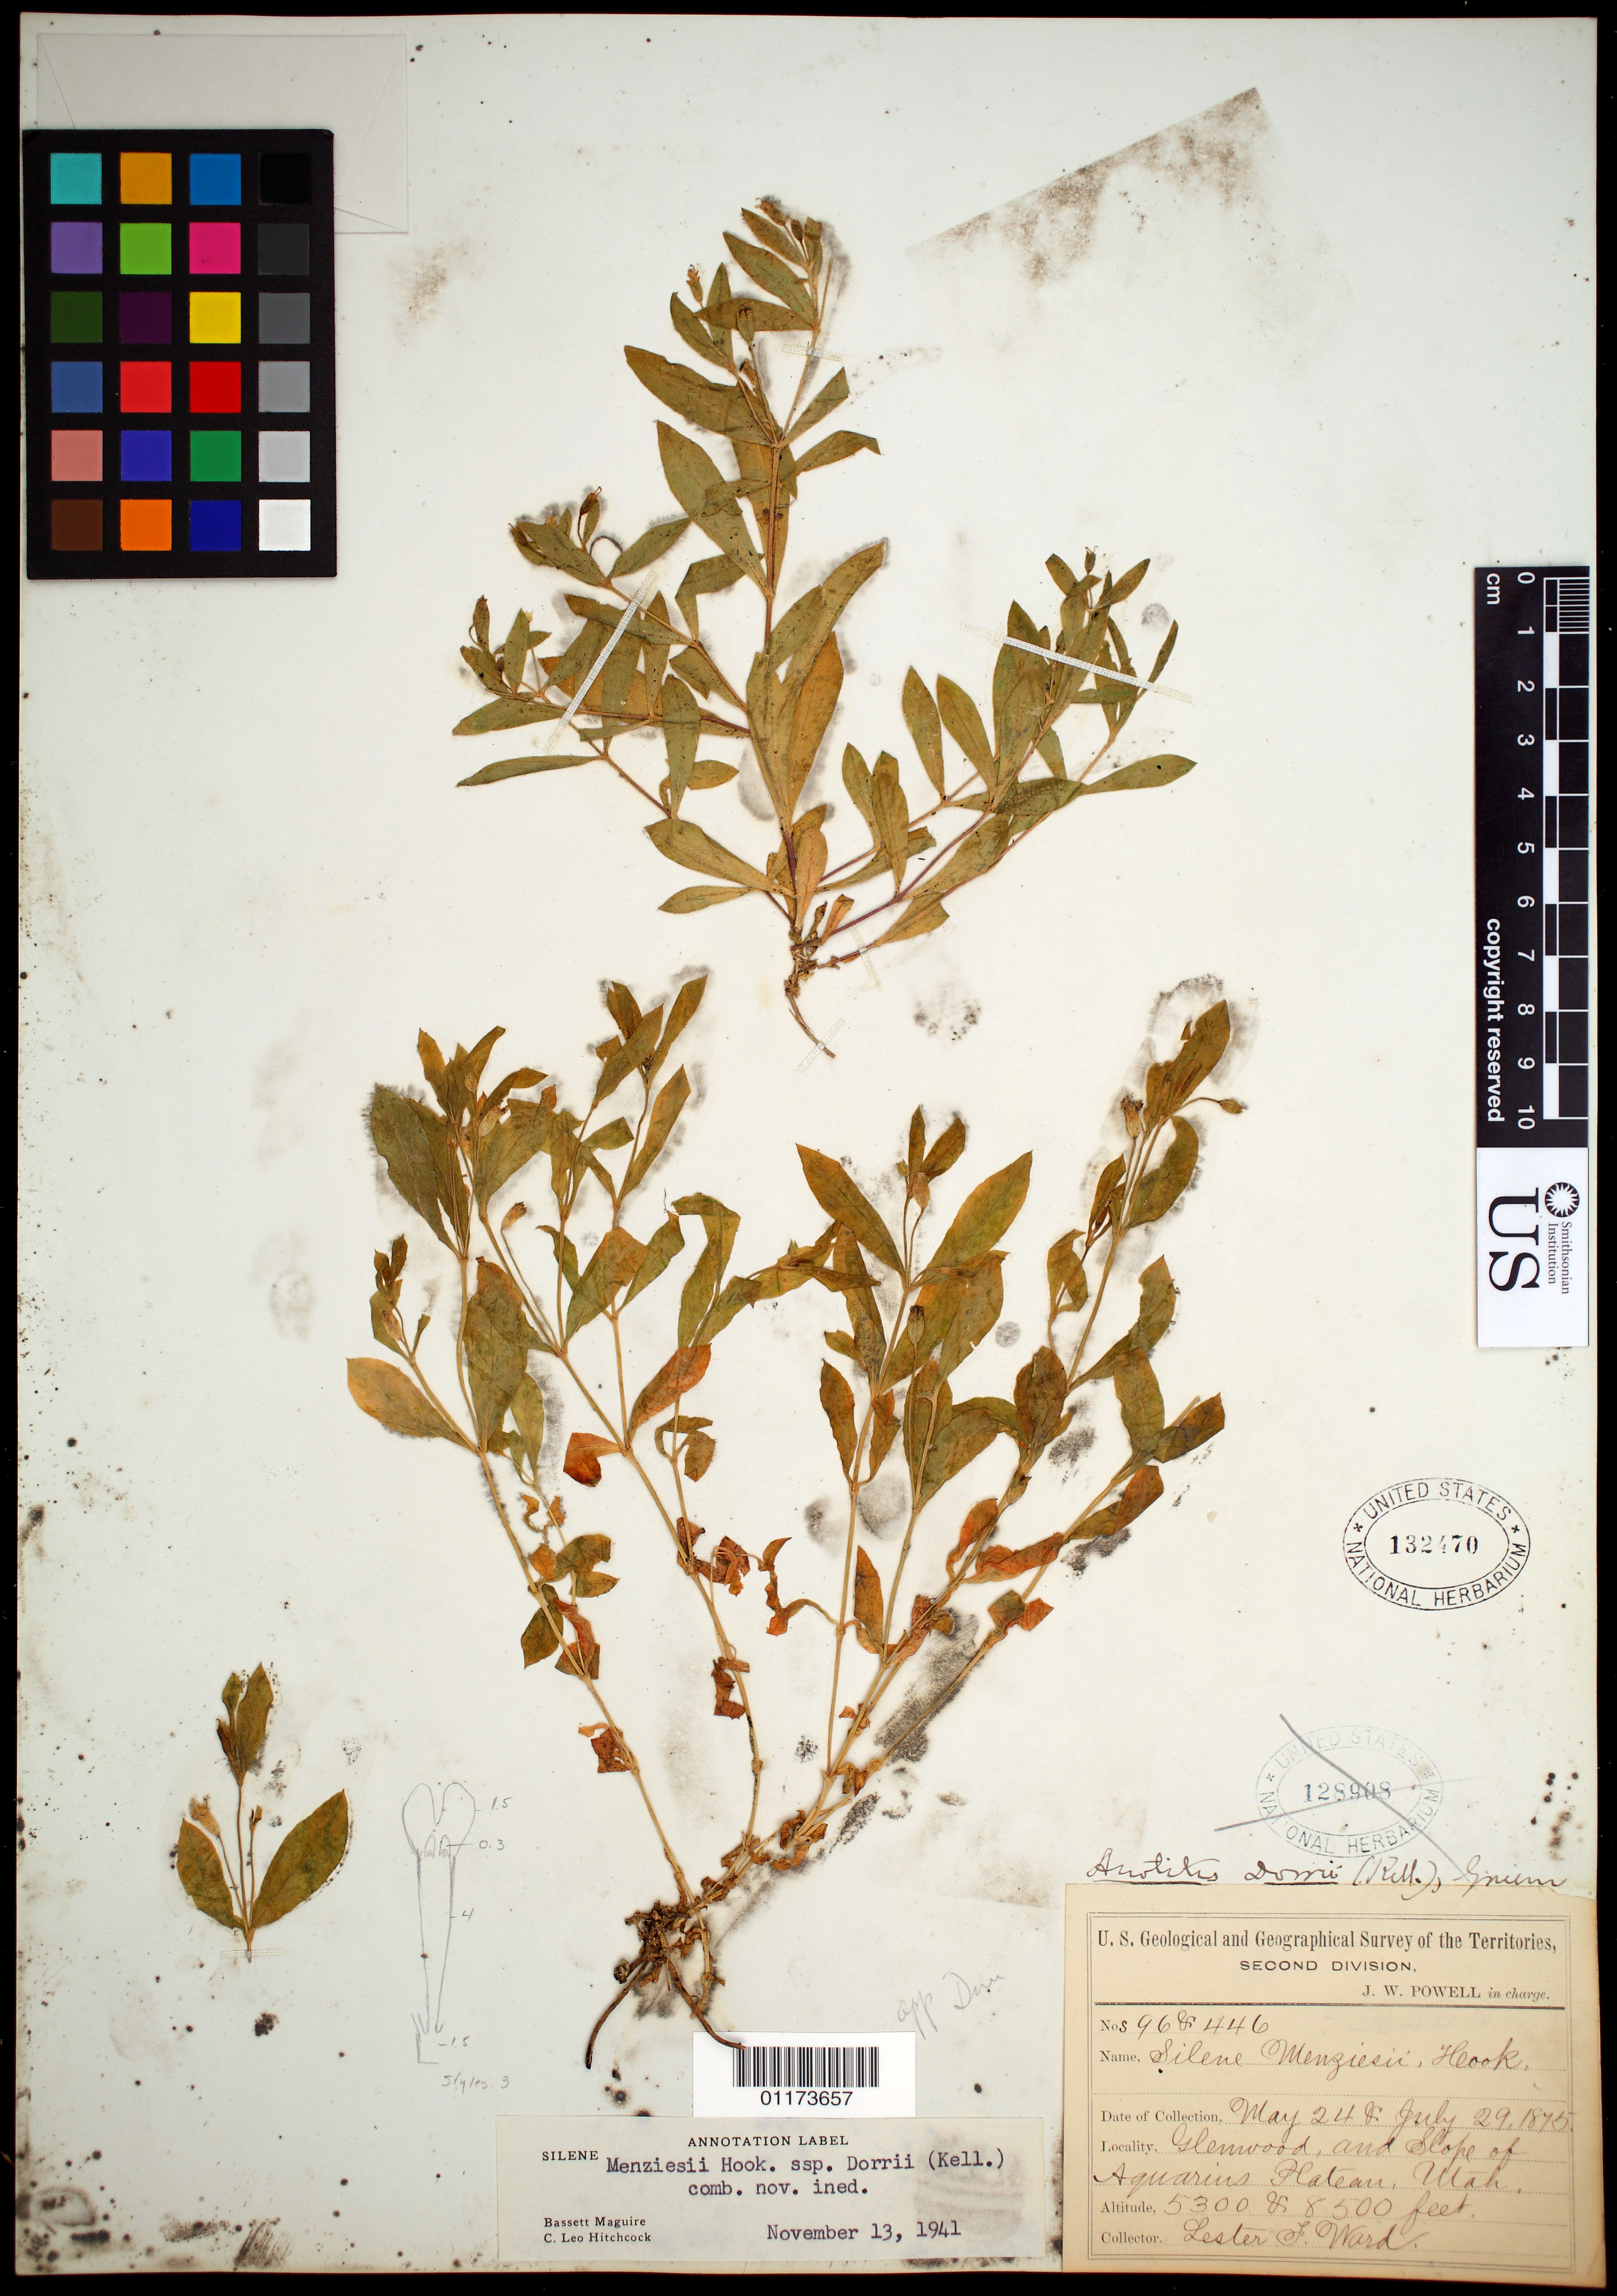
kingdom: Plantae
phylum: Tracheophyta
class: Magnoliopsida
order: Caryophyllales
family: Caryophyllaceae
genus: Silene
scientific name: Silene menziesii subsp. dorrii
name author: (Kellogg) C.L. Hitchc. & Maguire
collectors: L. F. Ward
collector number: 96 & 446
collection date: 1875-05-24/1875-07-29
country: United States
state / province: Utah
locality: Glenwood and slope of Aquarius Plateau.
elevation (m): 1615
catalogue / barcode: US 132470